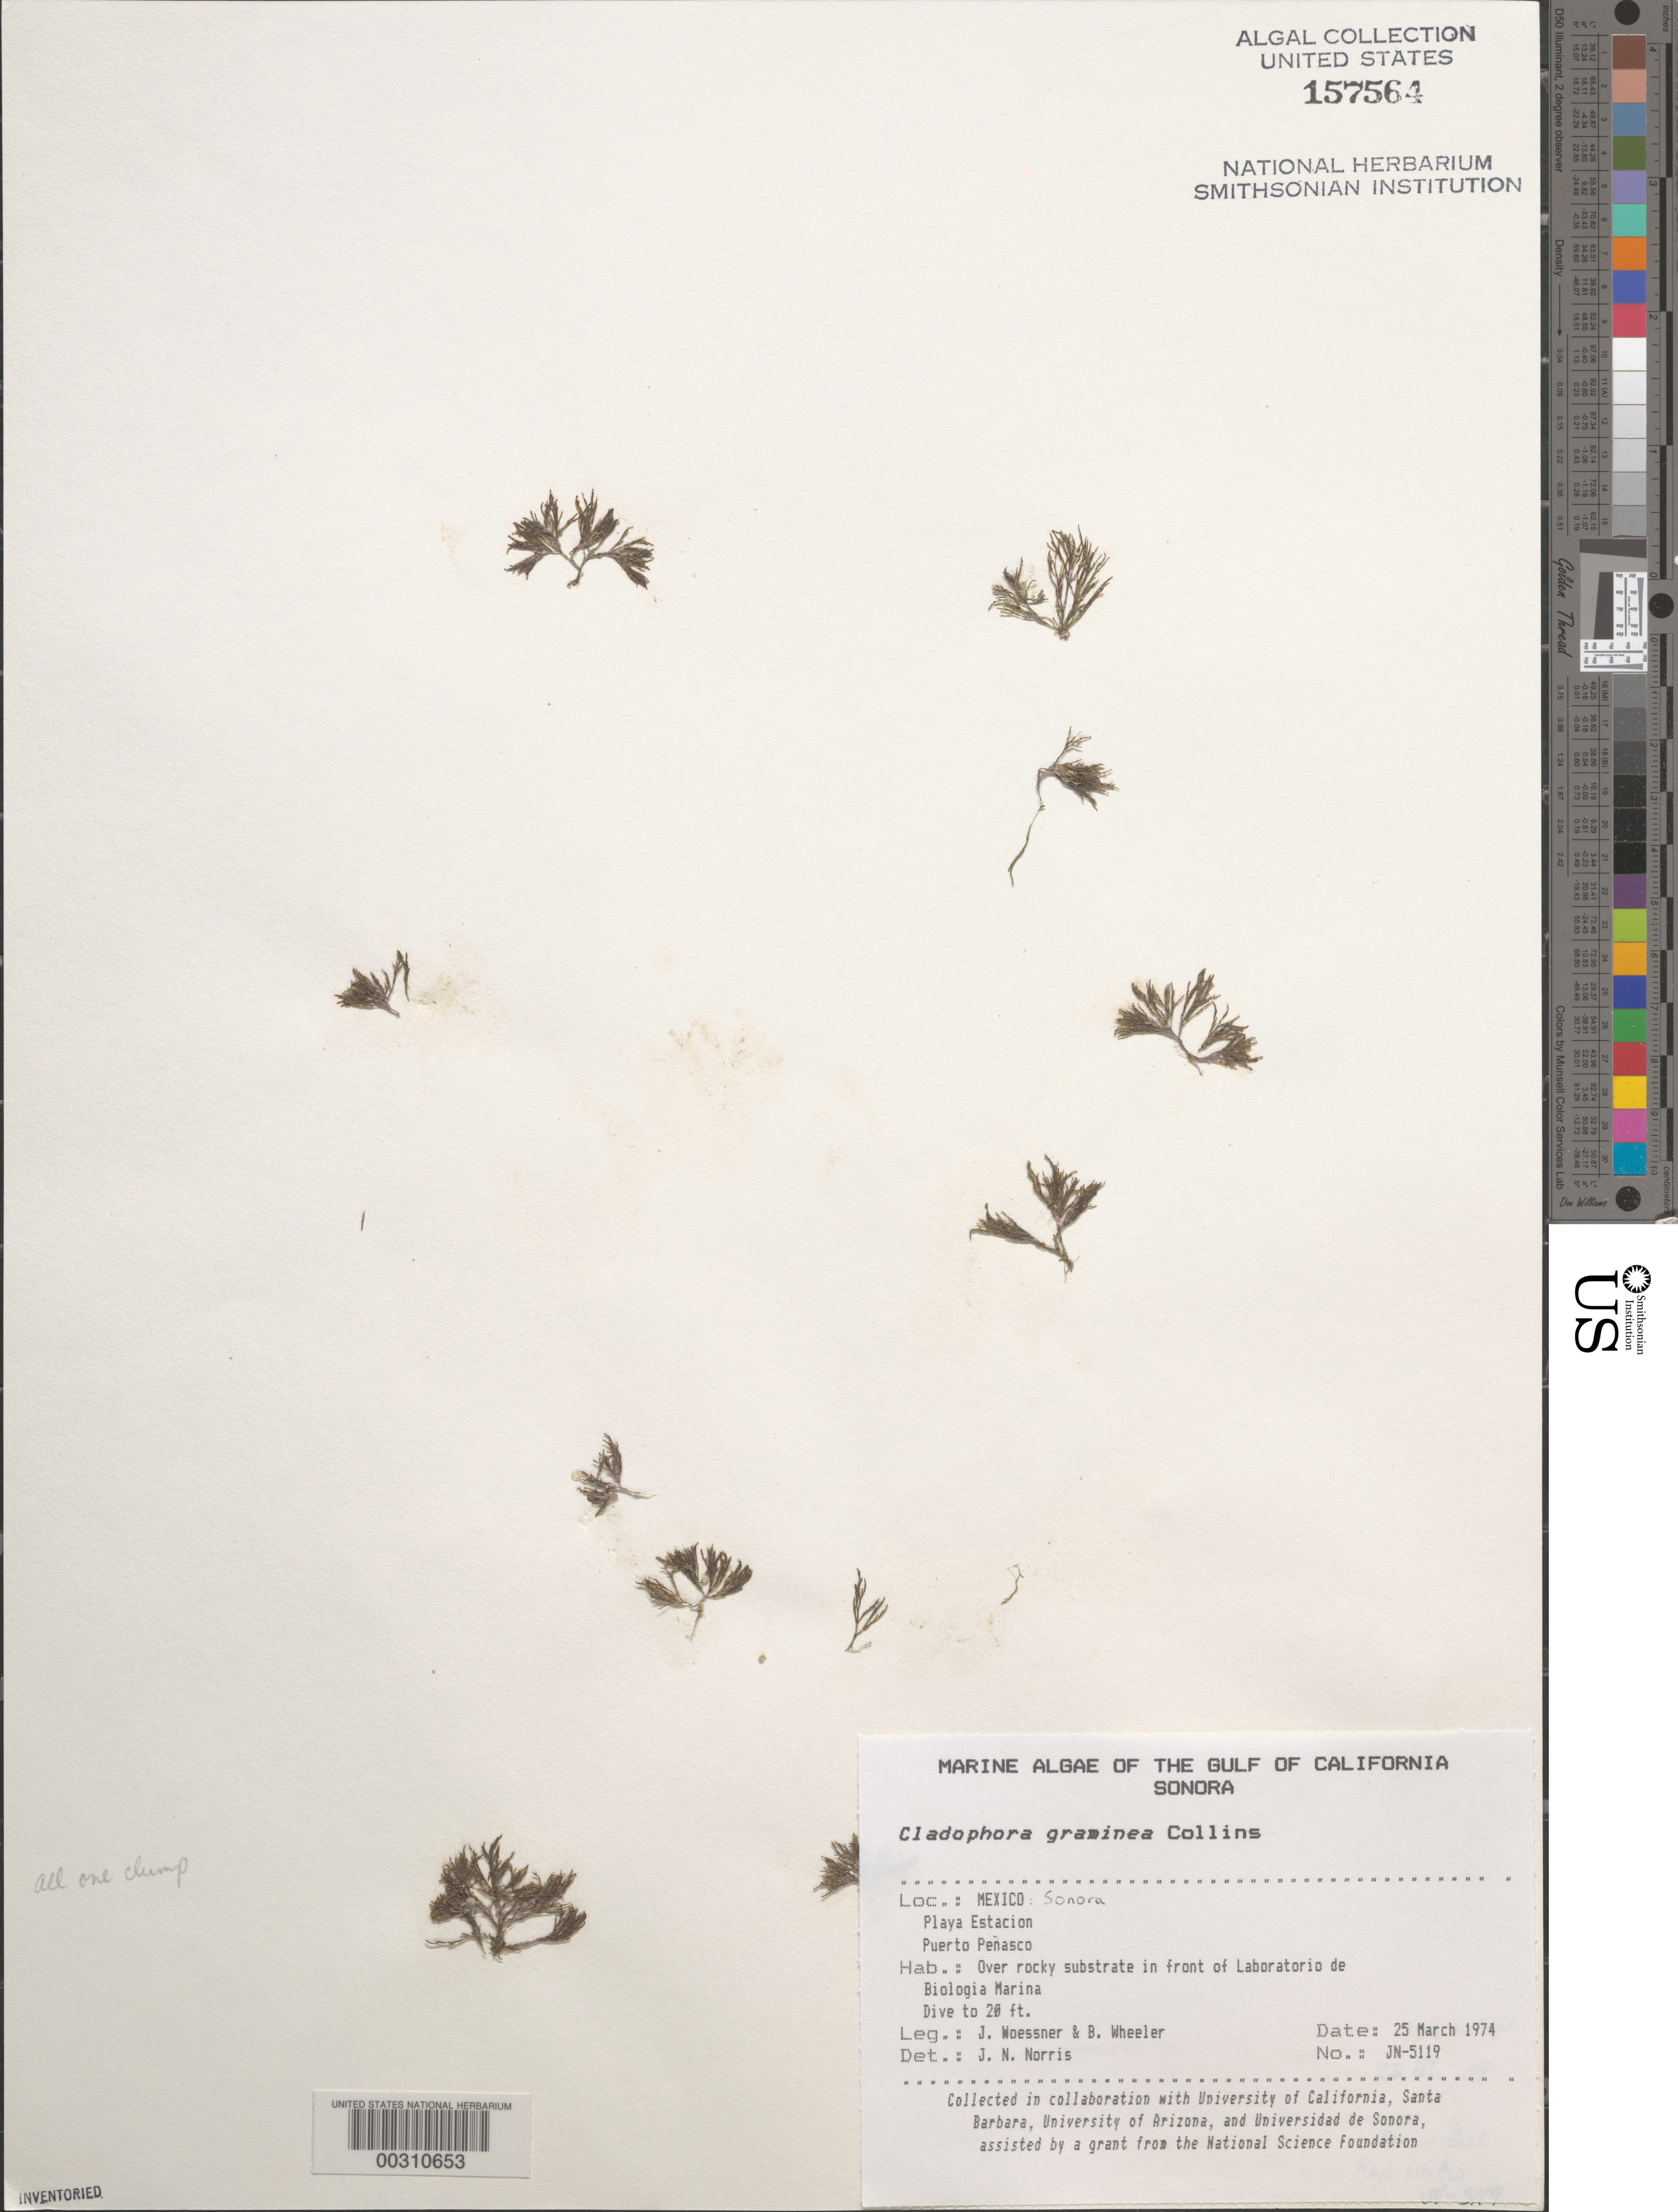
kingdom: Plantae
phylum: Chlorophyta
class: Ulvophyceae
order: Cladophorales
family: Cladophoraceae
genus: Cladophora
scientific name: Cladophora graminea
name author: Collins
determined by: Norris, James N.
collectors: J. Woessner & W. Wheeler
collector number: Jn-5119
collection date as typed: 25 Mar 1974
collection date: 1974-03-25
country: Mexico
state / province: Sonora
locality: Playa Estacion, Puerto Penasco, marine laboratory shore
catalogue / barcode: US 157564